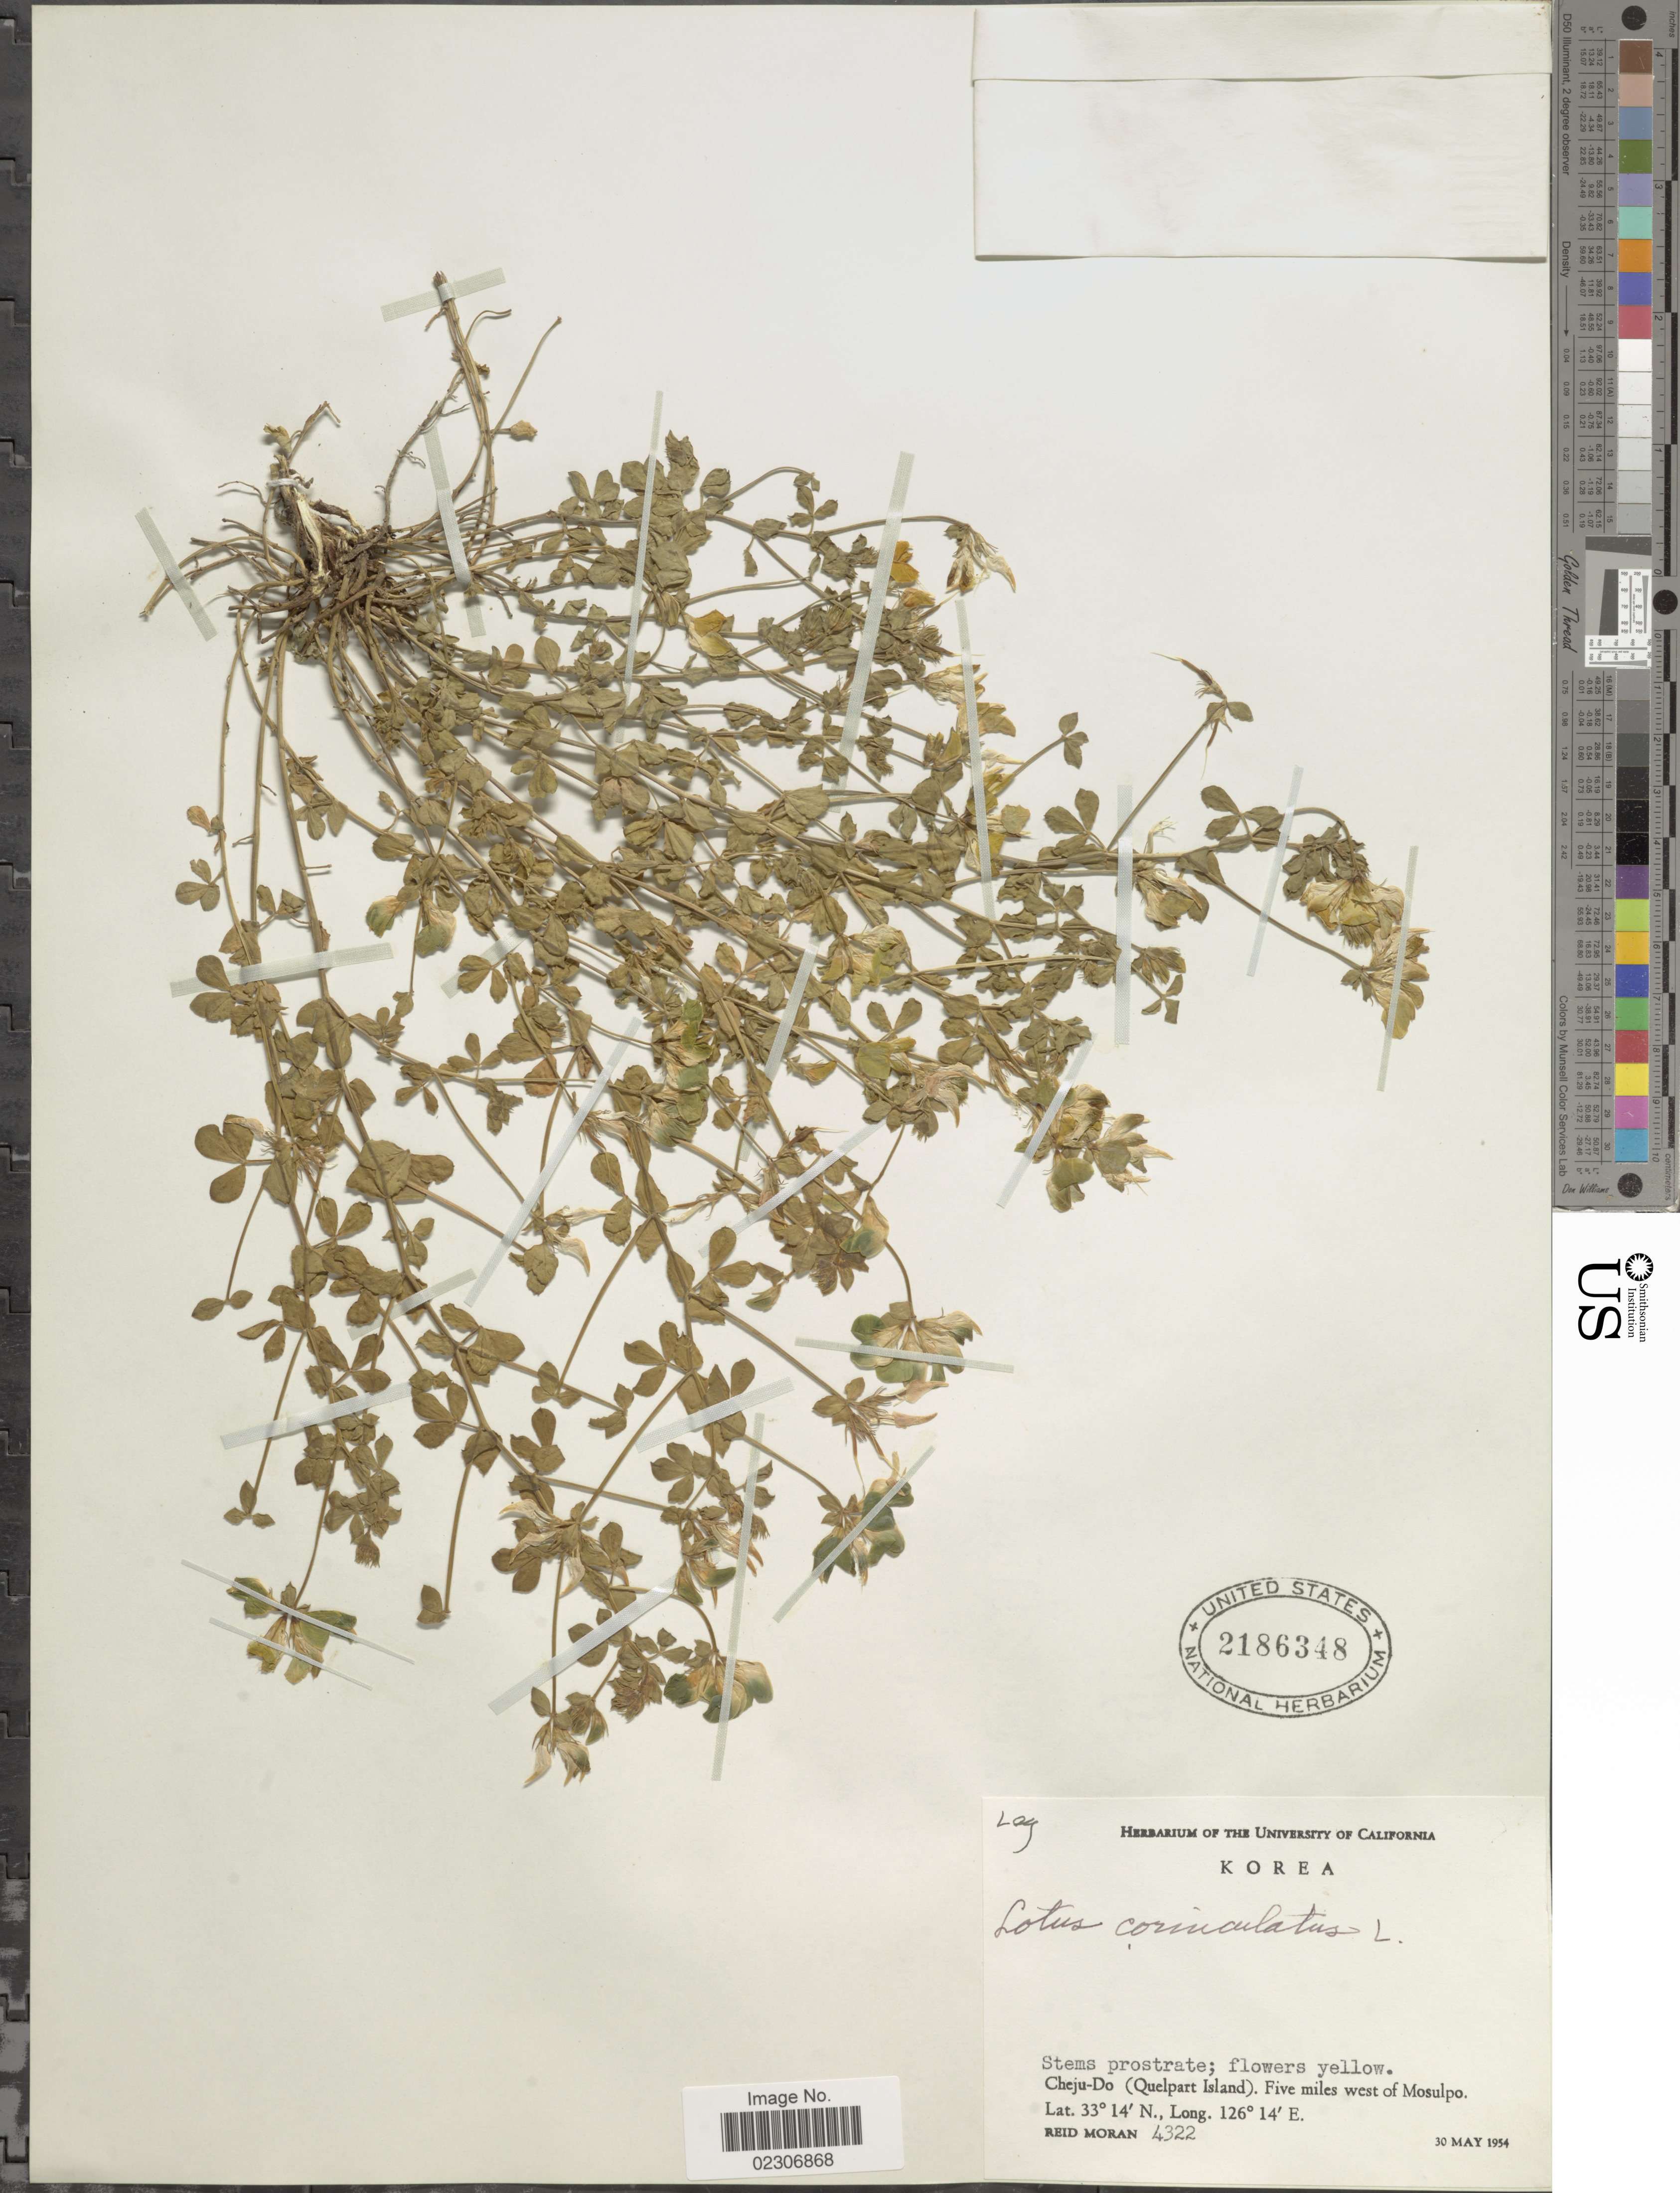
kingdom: Plantae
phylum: Tracheophyta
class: Magnoliopsida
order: Fabales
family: Fabaceae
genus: Lotus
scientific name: Lotus corniculatus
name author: L.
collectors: R. V. Moran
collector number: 4322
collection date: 1954-05-30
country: South Korea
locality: Korea, Cheju-Do (Quelpart Island). Five miles west of Mosulpo.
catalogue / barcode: US 2186348